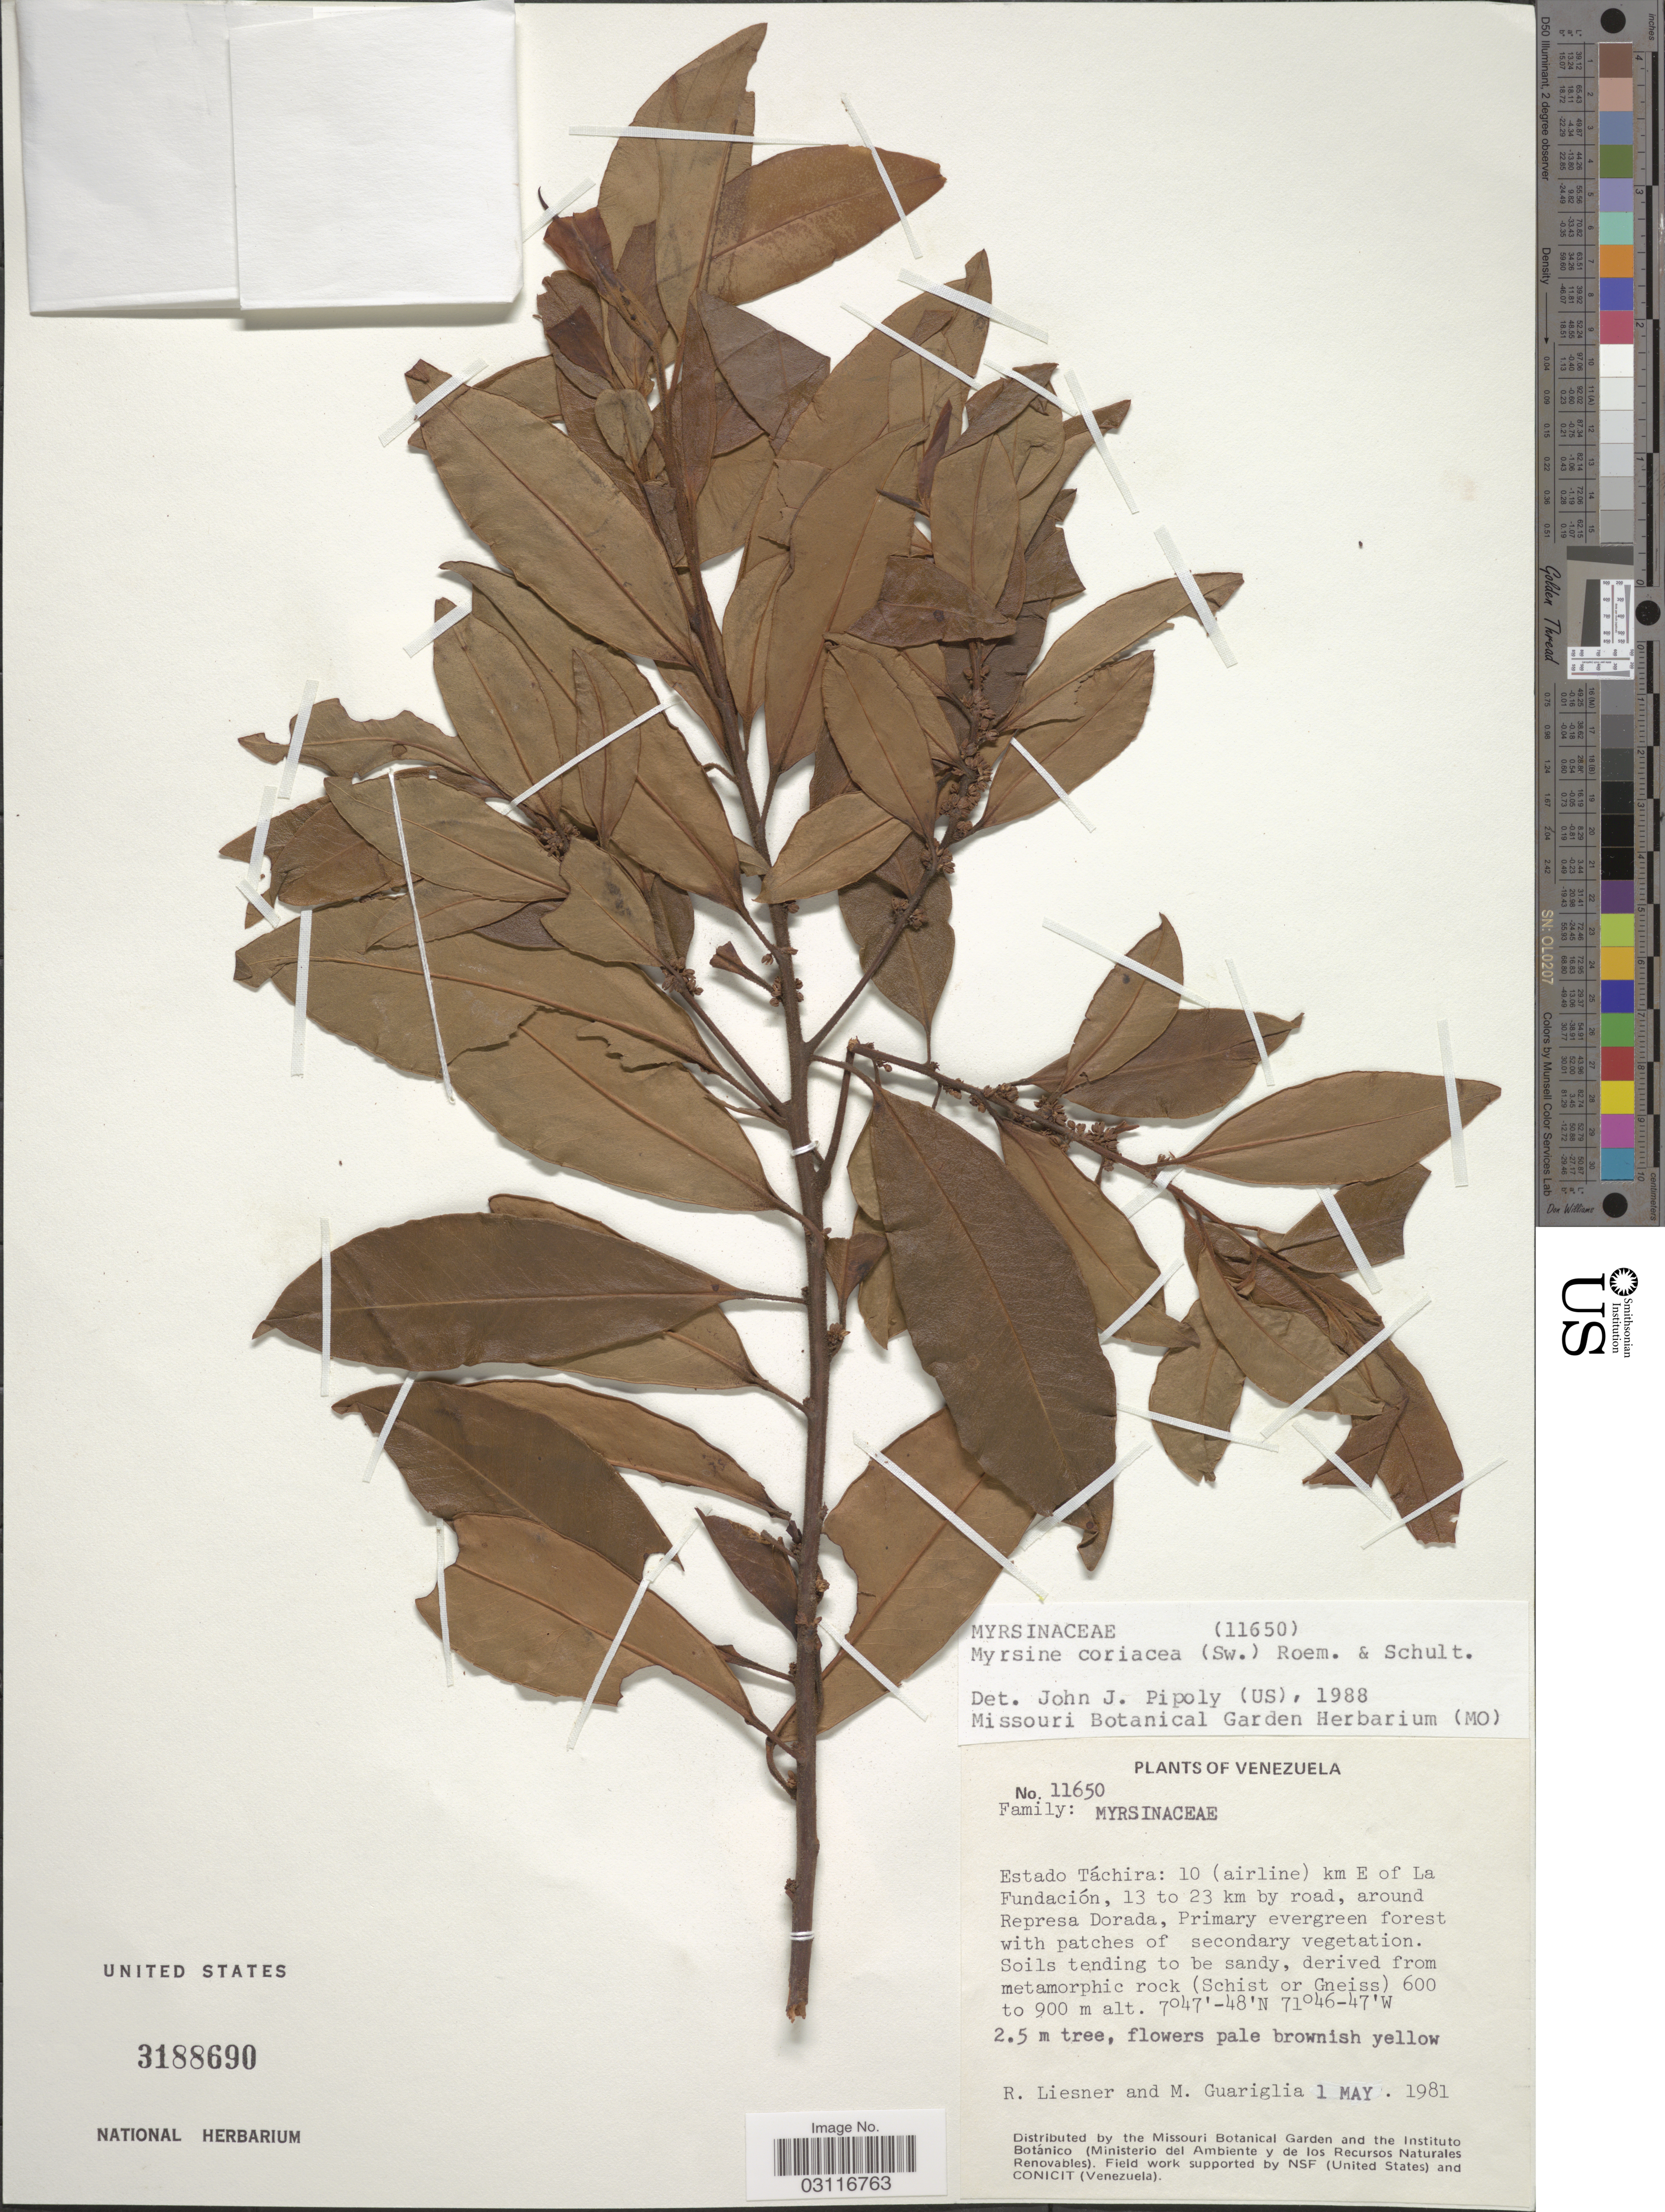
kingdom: Plantae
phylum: Tracheophyta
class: Magnoliopsida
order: Ericales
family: Primulaceae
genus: Myrsine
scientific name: Myrsine coriacea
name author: (Sw.) R. Br. ex Roem. & Schult.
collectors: R. L. Liesner & M. Guariglia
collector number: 11650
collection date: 1981-05-01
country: Venezuela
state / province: Tachira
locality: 10 (airline) km E of La Fundación, 13 to 23 km by road, around Represa Dorada.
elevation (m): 600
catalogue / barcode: US 3188690